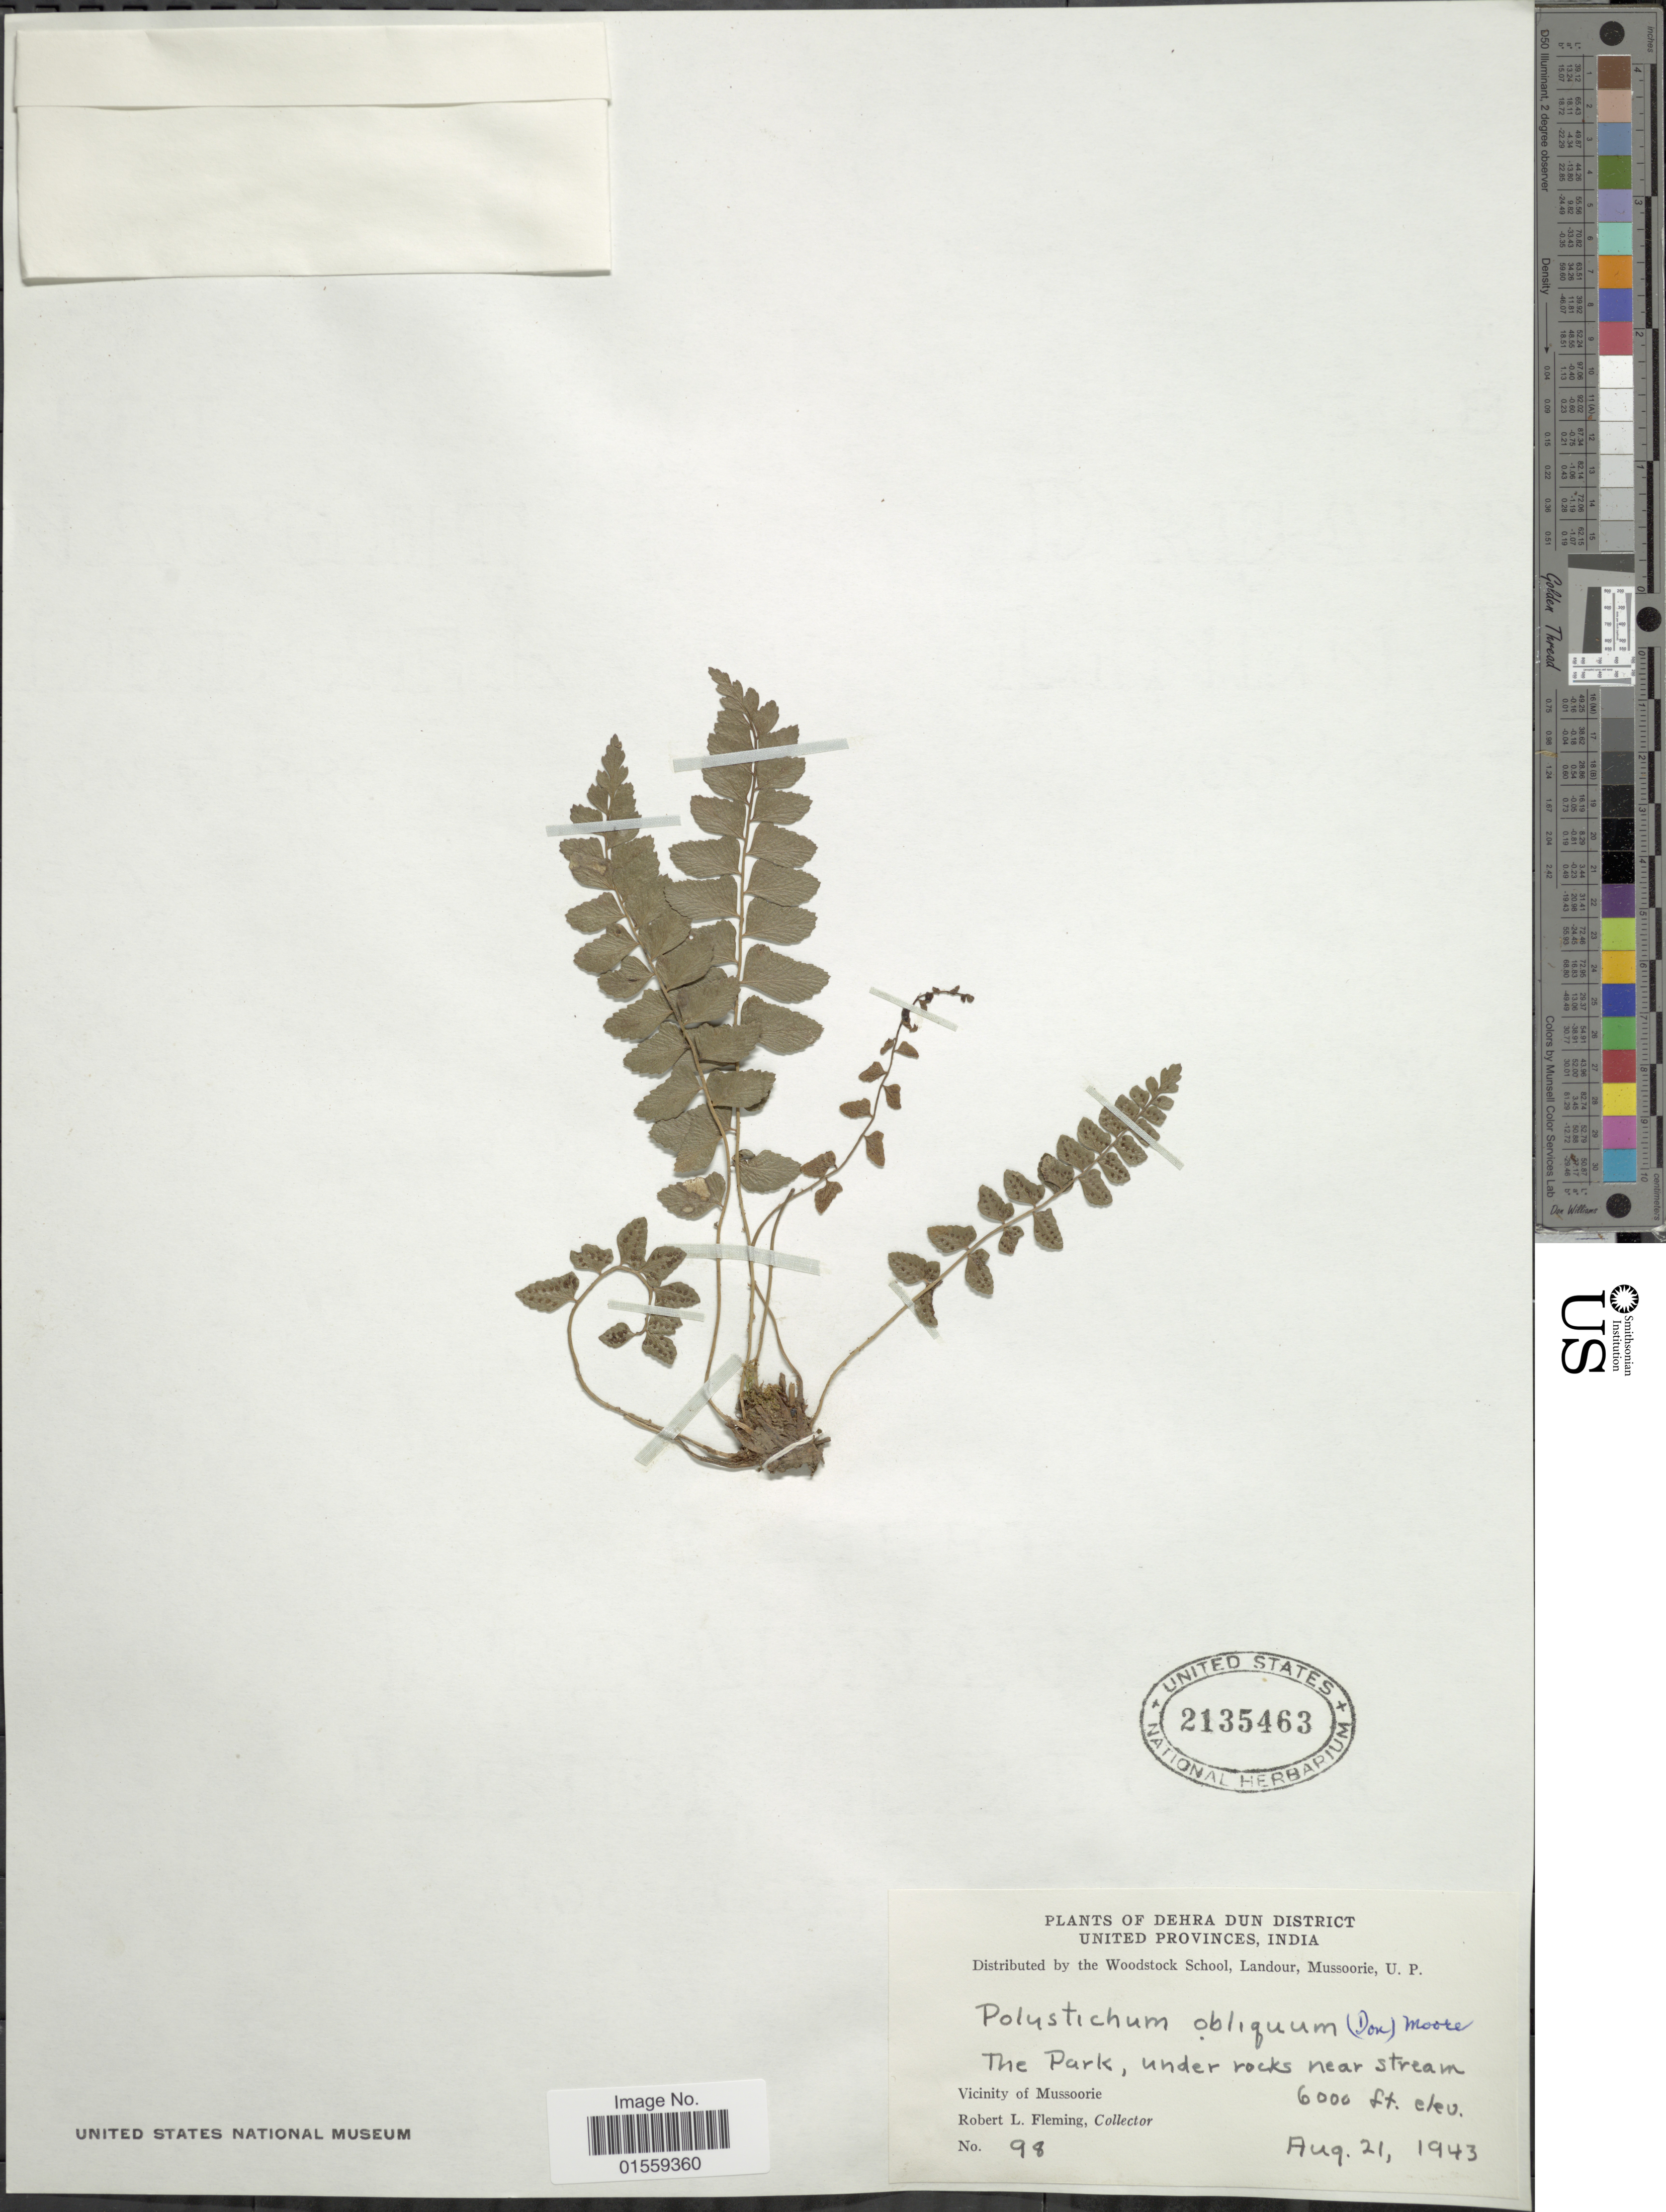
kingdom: Plantae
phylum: Tracheophyta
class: Polypodiopsida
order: Polypodiales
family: Dryopteridaceae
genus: Polystichum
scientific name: Polystichum obliquum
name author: (D. Don) T. Moore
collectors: R. Fleming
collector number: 98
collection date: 1943-08-21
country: India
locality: Dehra Dun District, United Provinces, India, The Park, under rocks near stream, Vicinity of Mussoorie.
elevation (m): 1829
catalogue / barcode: US 2135463